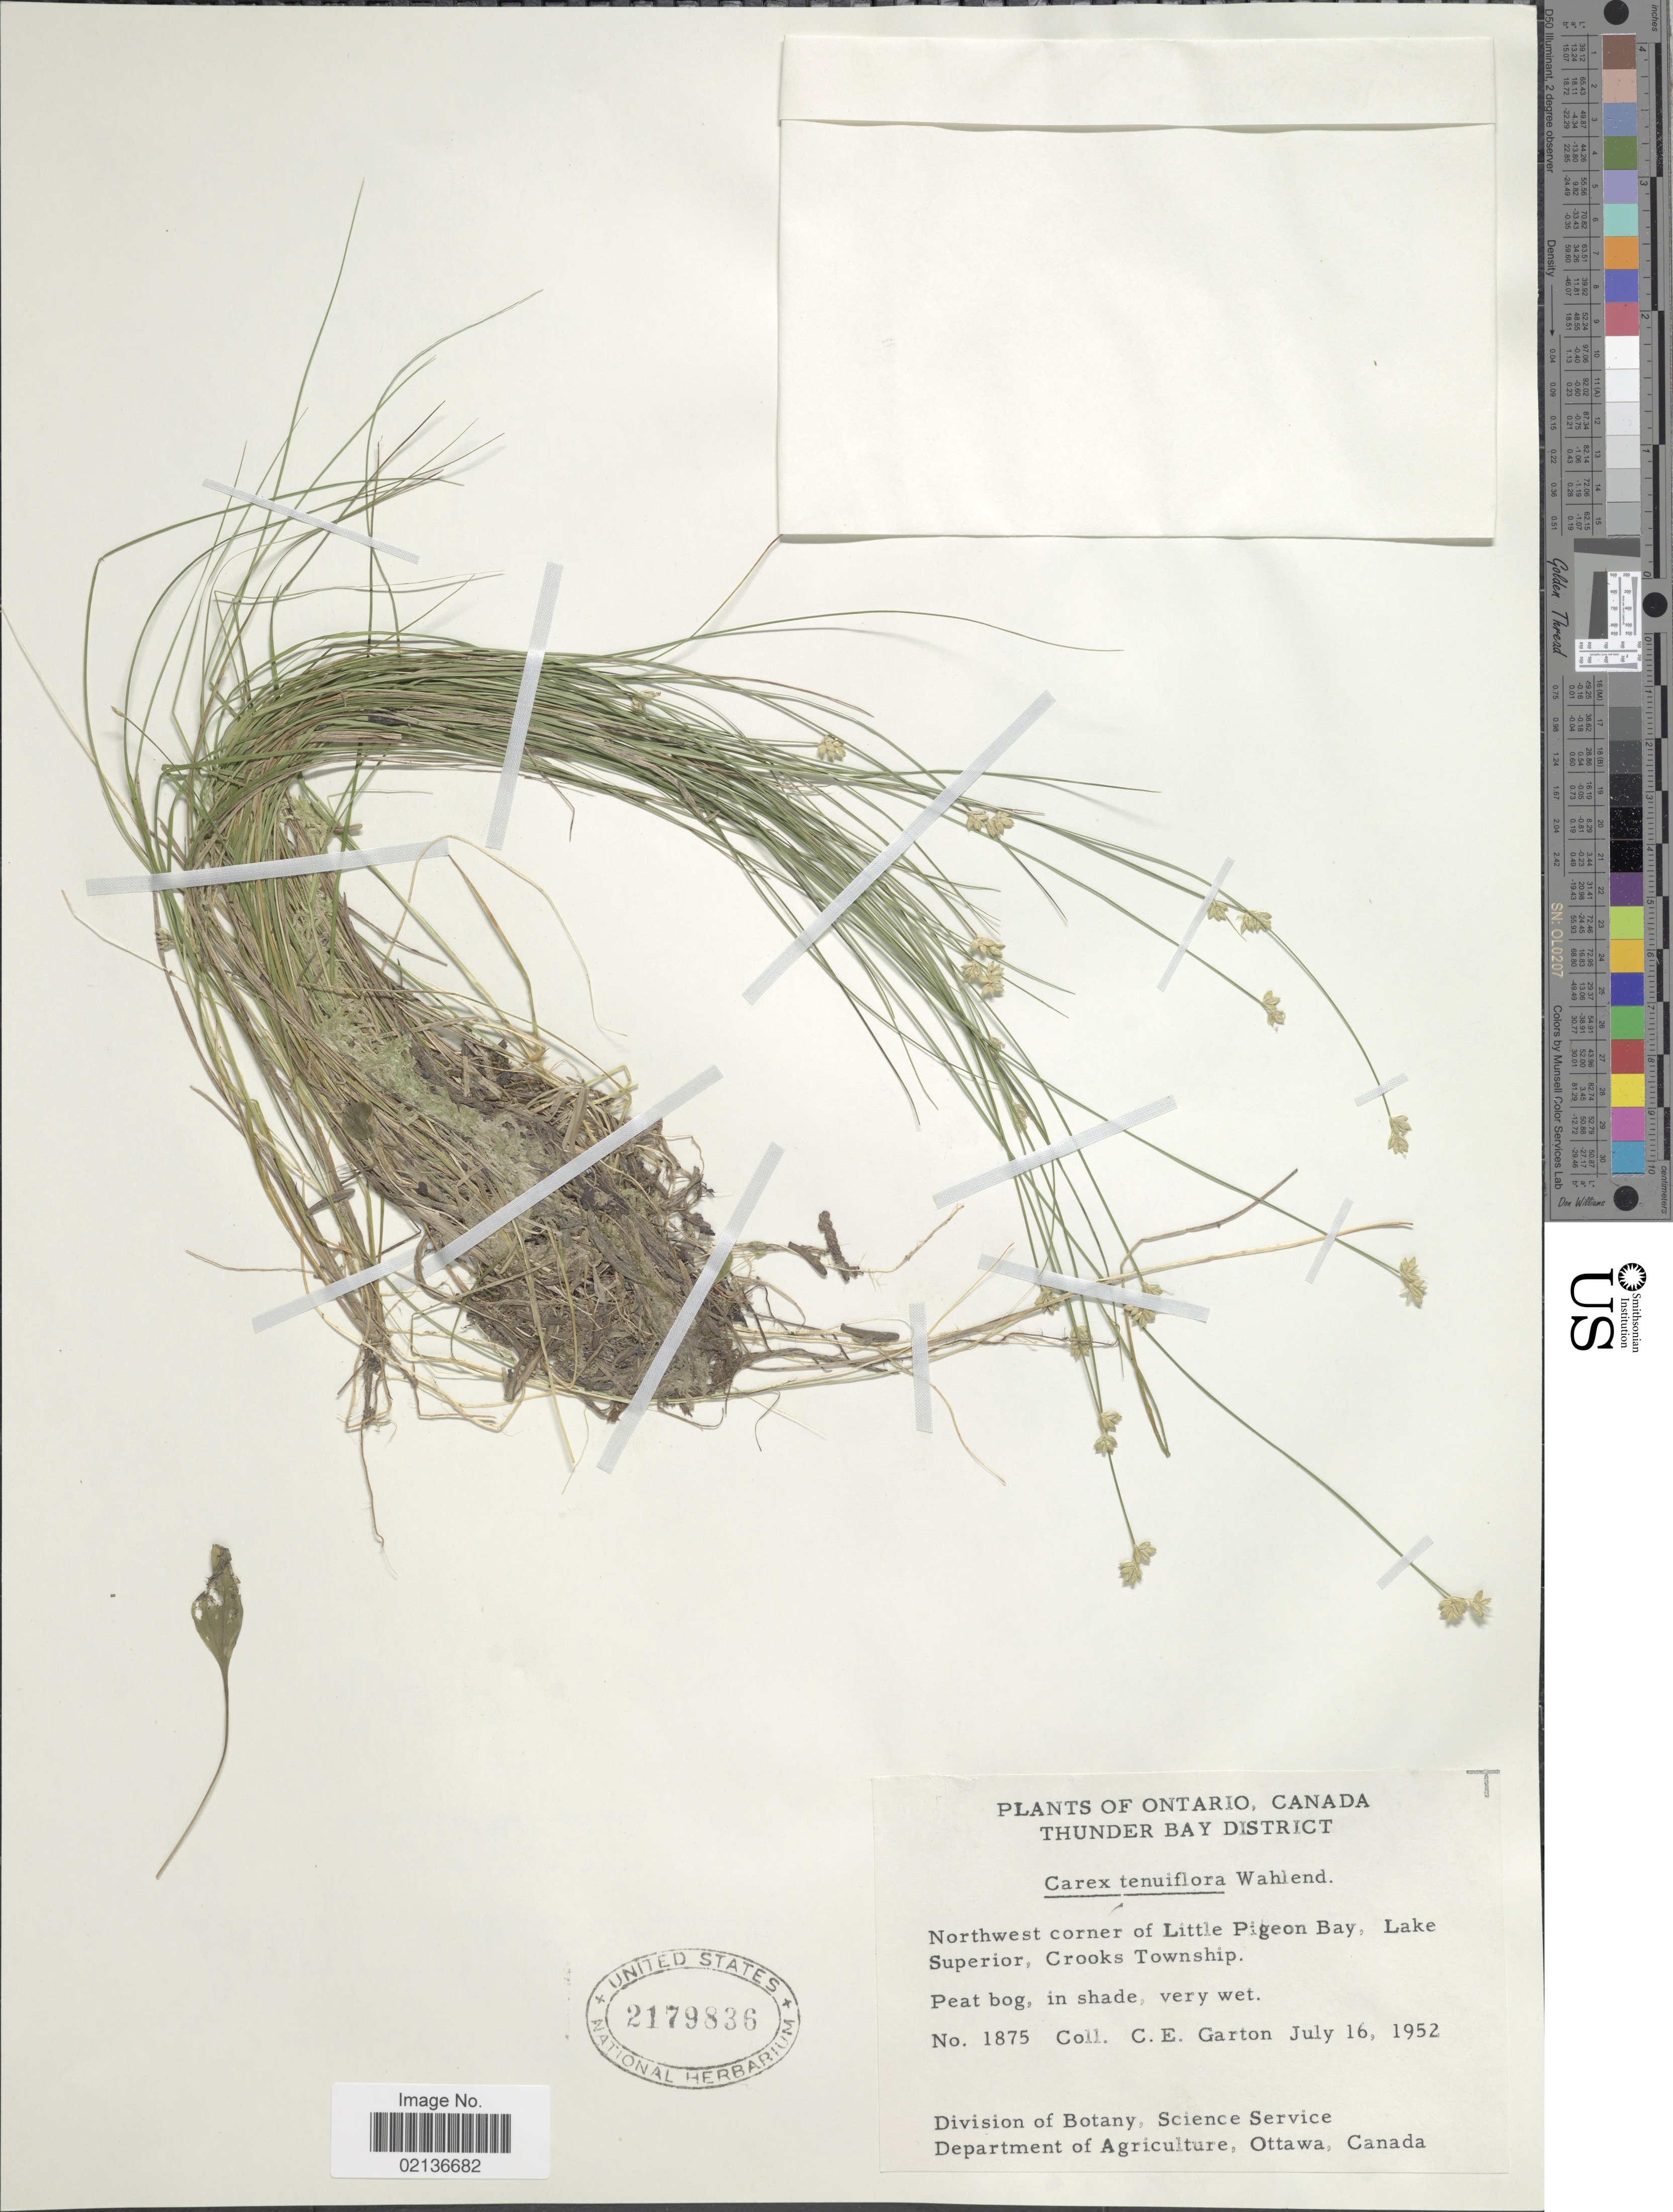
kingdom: Plantae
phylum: Tracheophyta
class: Liliopsida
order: Poales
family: Cyperaceae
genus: Carex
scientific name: Carex tenuiflora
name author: Wahlenb.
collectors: C. E. Garton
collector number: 1875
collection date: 1952-07-16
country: Canada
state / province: Ontario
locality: Thunder Bay District, Northwest corner of Little Pigeon Bay, Lake Superior, Crooks Township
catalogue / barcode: US 2179836